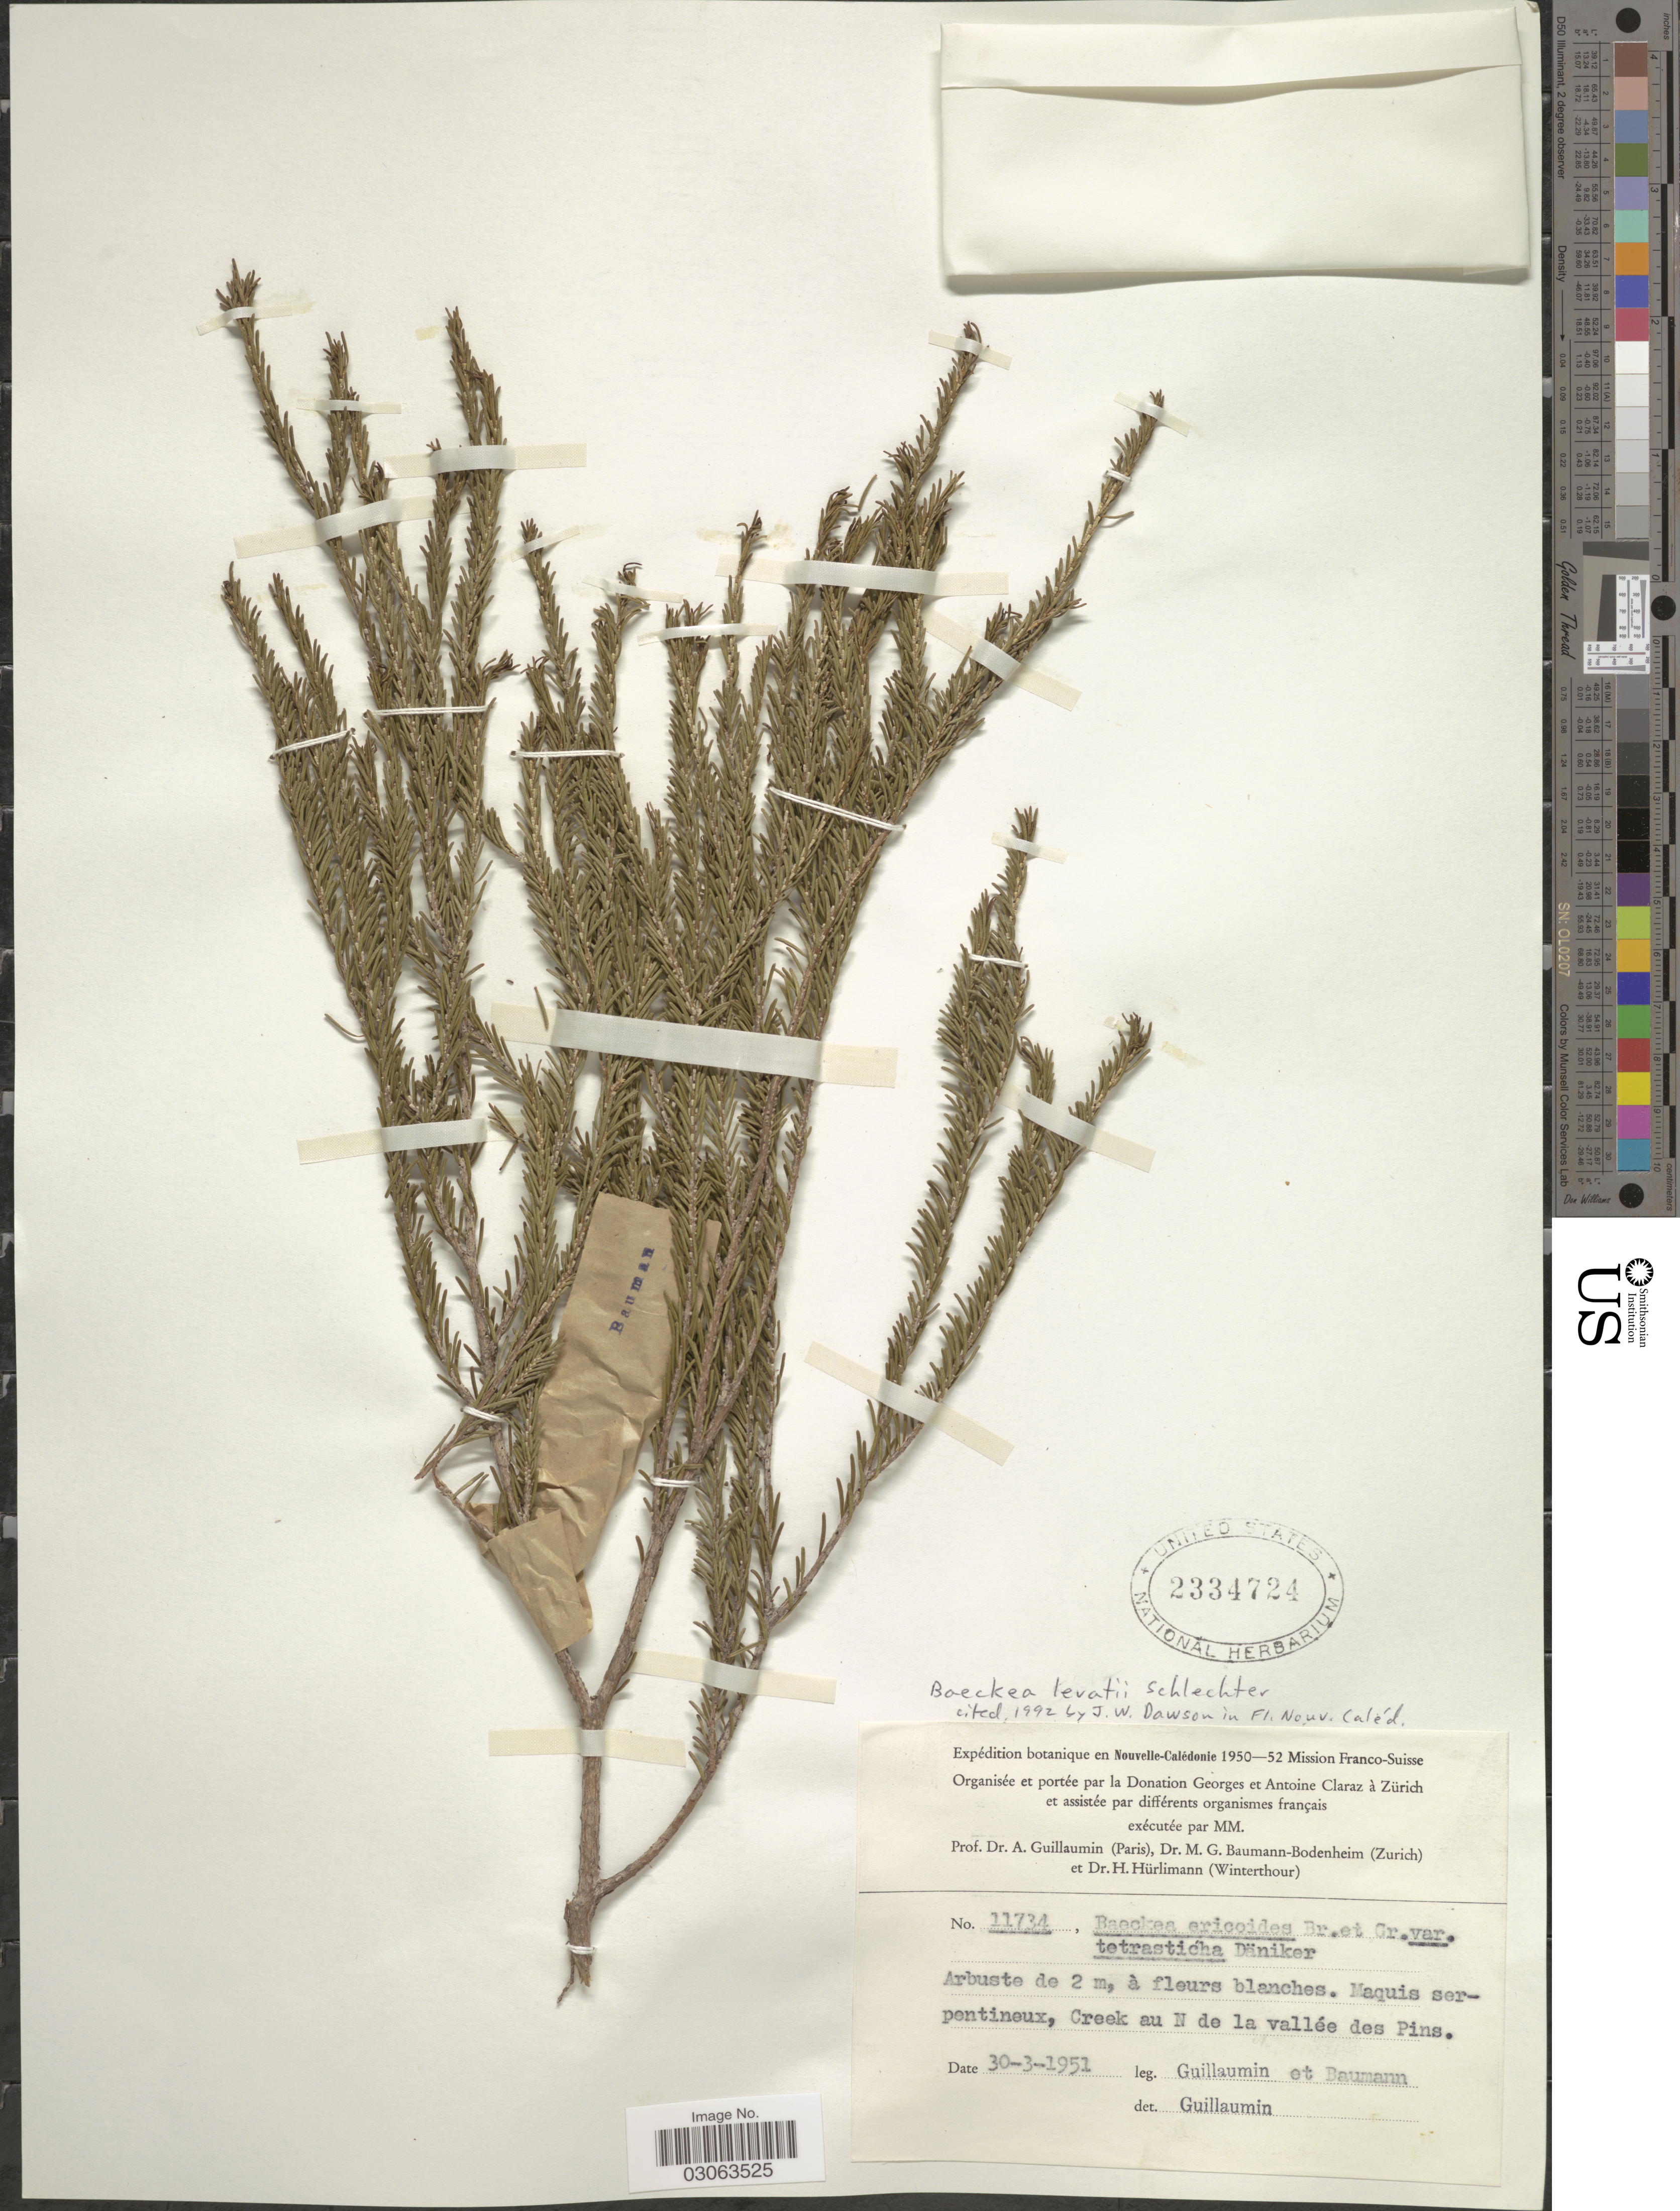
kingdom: Plantae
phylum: Tracheophyta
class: Magnoliopsida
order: Myrtales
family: Myrtaceae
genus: Sannantha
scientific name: Sannantha leratii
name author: (Schltr.) P.G. Wilson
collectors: A. Guillaumin & M. G. Baumann-Bodenheim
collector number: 11734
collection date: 1951-03-30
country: New Caledonia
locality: Creek au N de la vallée des Pins.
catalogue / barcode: US 2334724